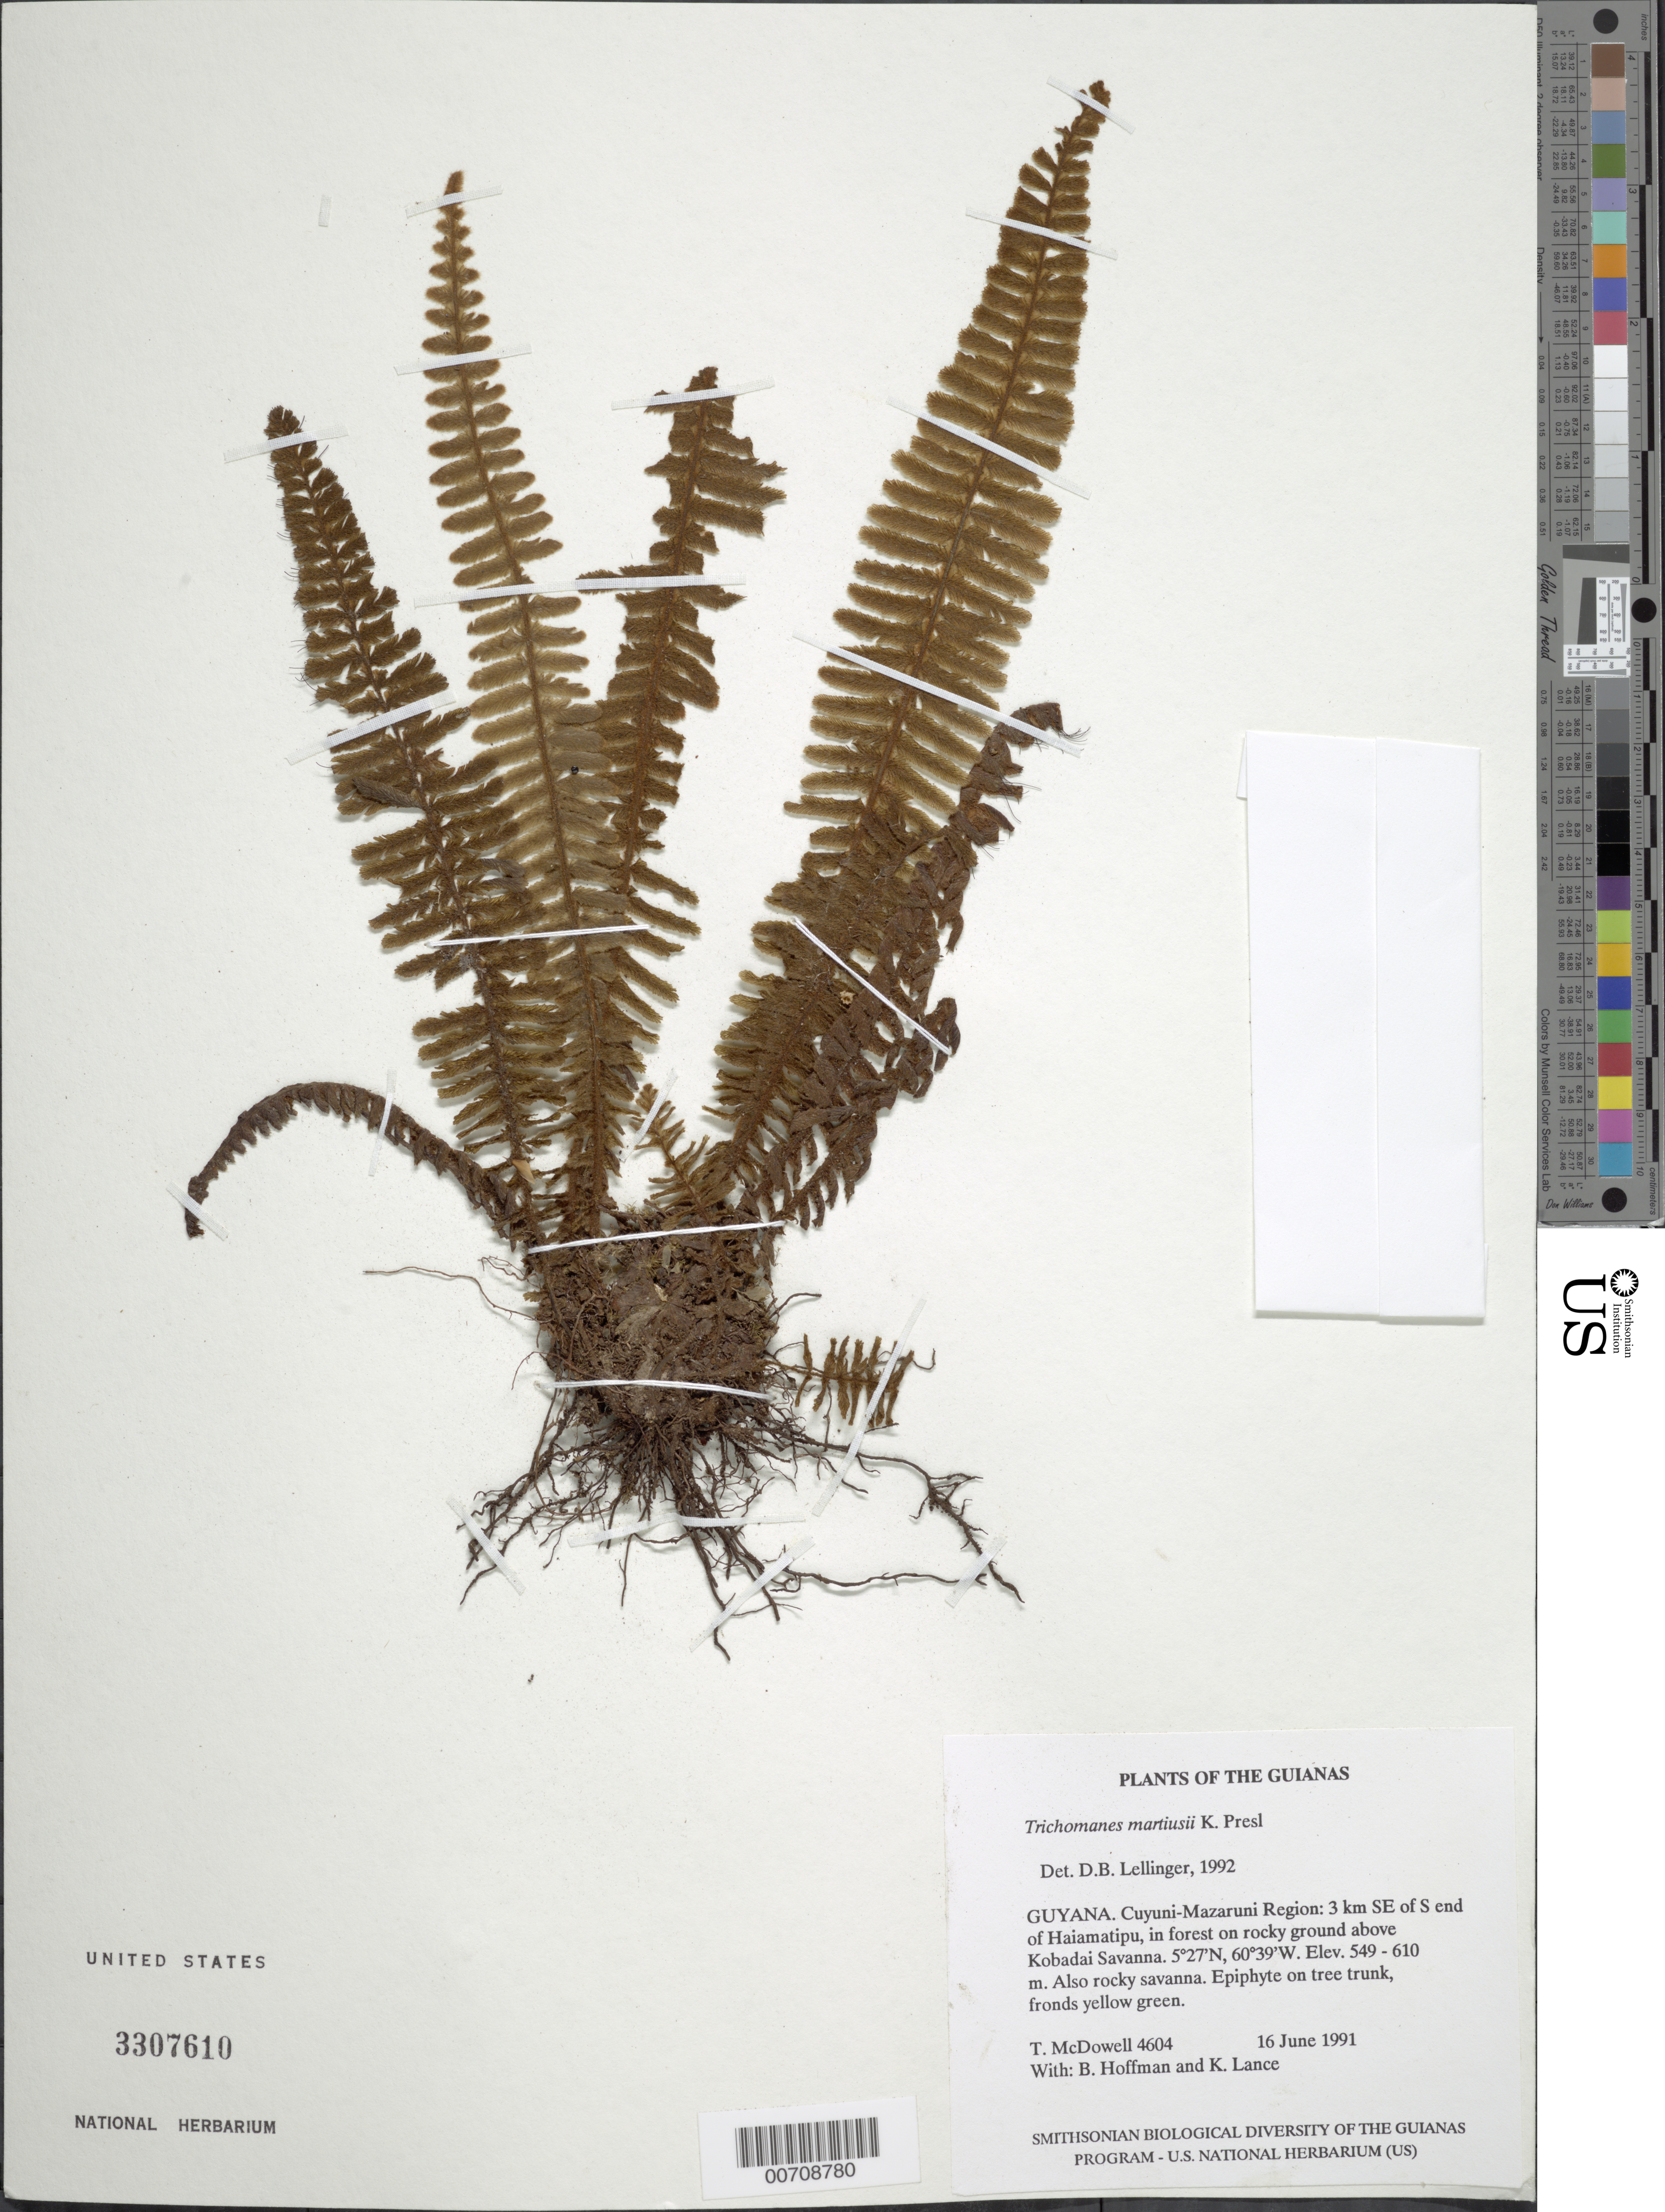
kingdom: Plantae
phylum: Tracheophyta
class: Polypodiopsida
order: Hymenophyllales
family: Hymenophyllaceae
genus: Trichomanes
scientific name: Trichomanes martiusii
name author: C. Presl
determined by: Lellinger, David B., (BOT), Smithsonian Institution - National Museum of Natural History (UNITED STATES)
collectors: T. McDowell, B. Hoffman & K. Lance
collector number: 4604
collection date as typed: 16 June 1991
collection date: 1991-06-16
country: Guyana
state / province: Cuyuni-Mazaruni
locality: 3 km SE of S end of Haiamatipu, above Kobadai Savanna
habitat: Forest on rocky ground; also rocky savanna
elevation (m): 550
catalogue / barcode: US 3307610